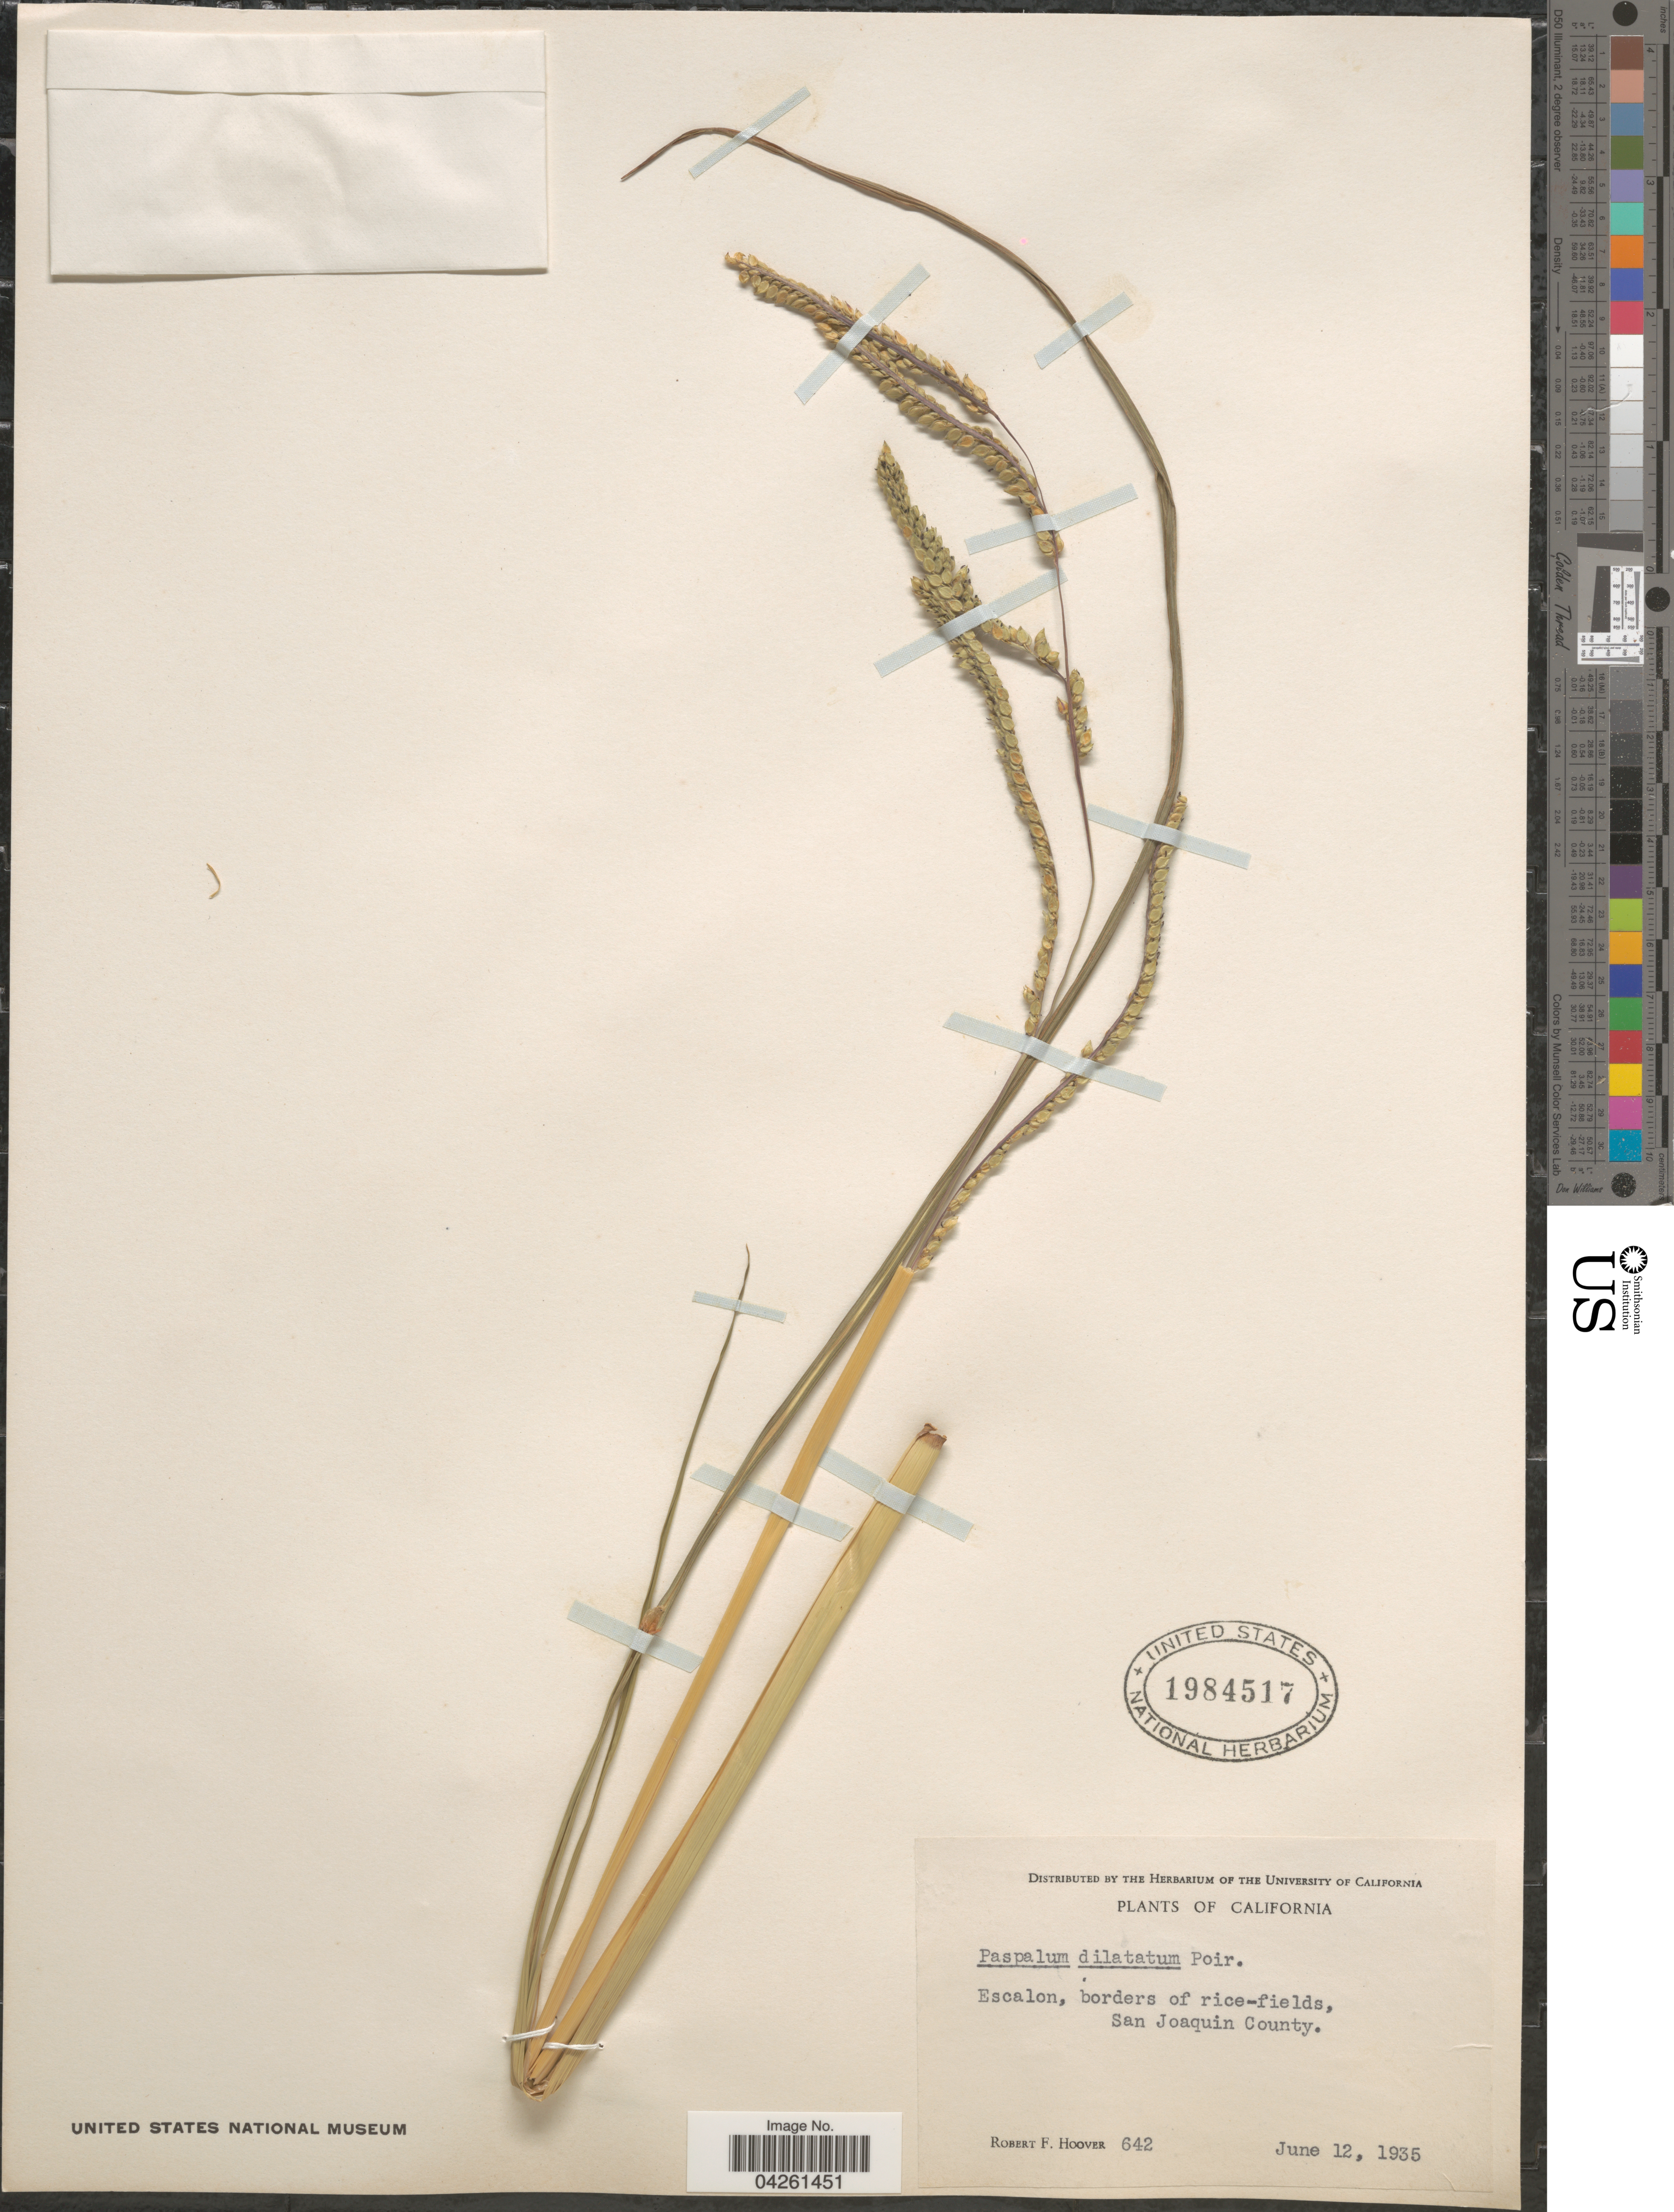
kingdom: Plantae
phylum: Tracheophyta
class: Liliopsida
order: Poales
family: Poaceae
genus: Paspalum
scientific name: Paspalum dilatatum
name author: Poir.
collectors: R. F. Hoover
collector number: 642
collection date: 1935-06-12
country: United States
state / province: California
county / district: San Joaquin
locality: Escalon, borders of rice-fields, San Joaquin County.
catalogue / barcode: US 1984517